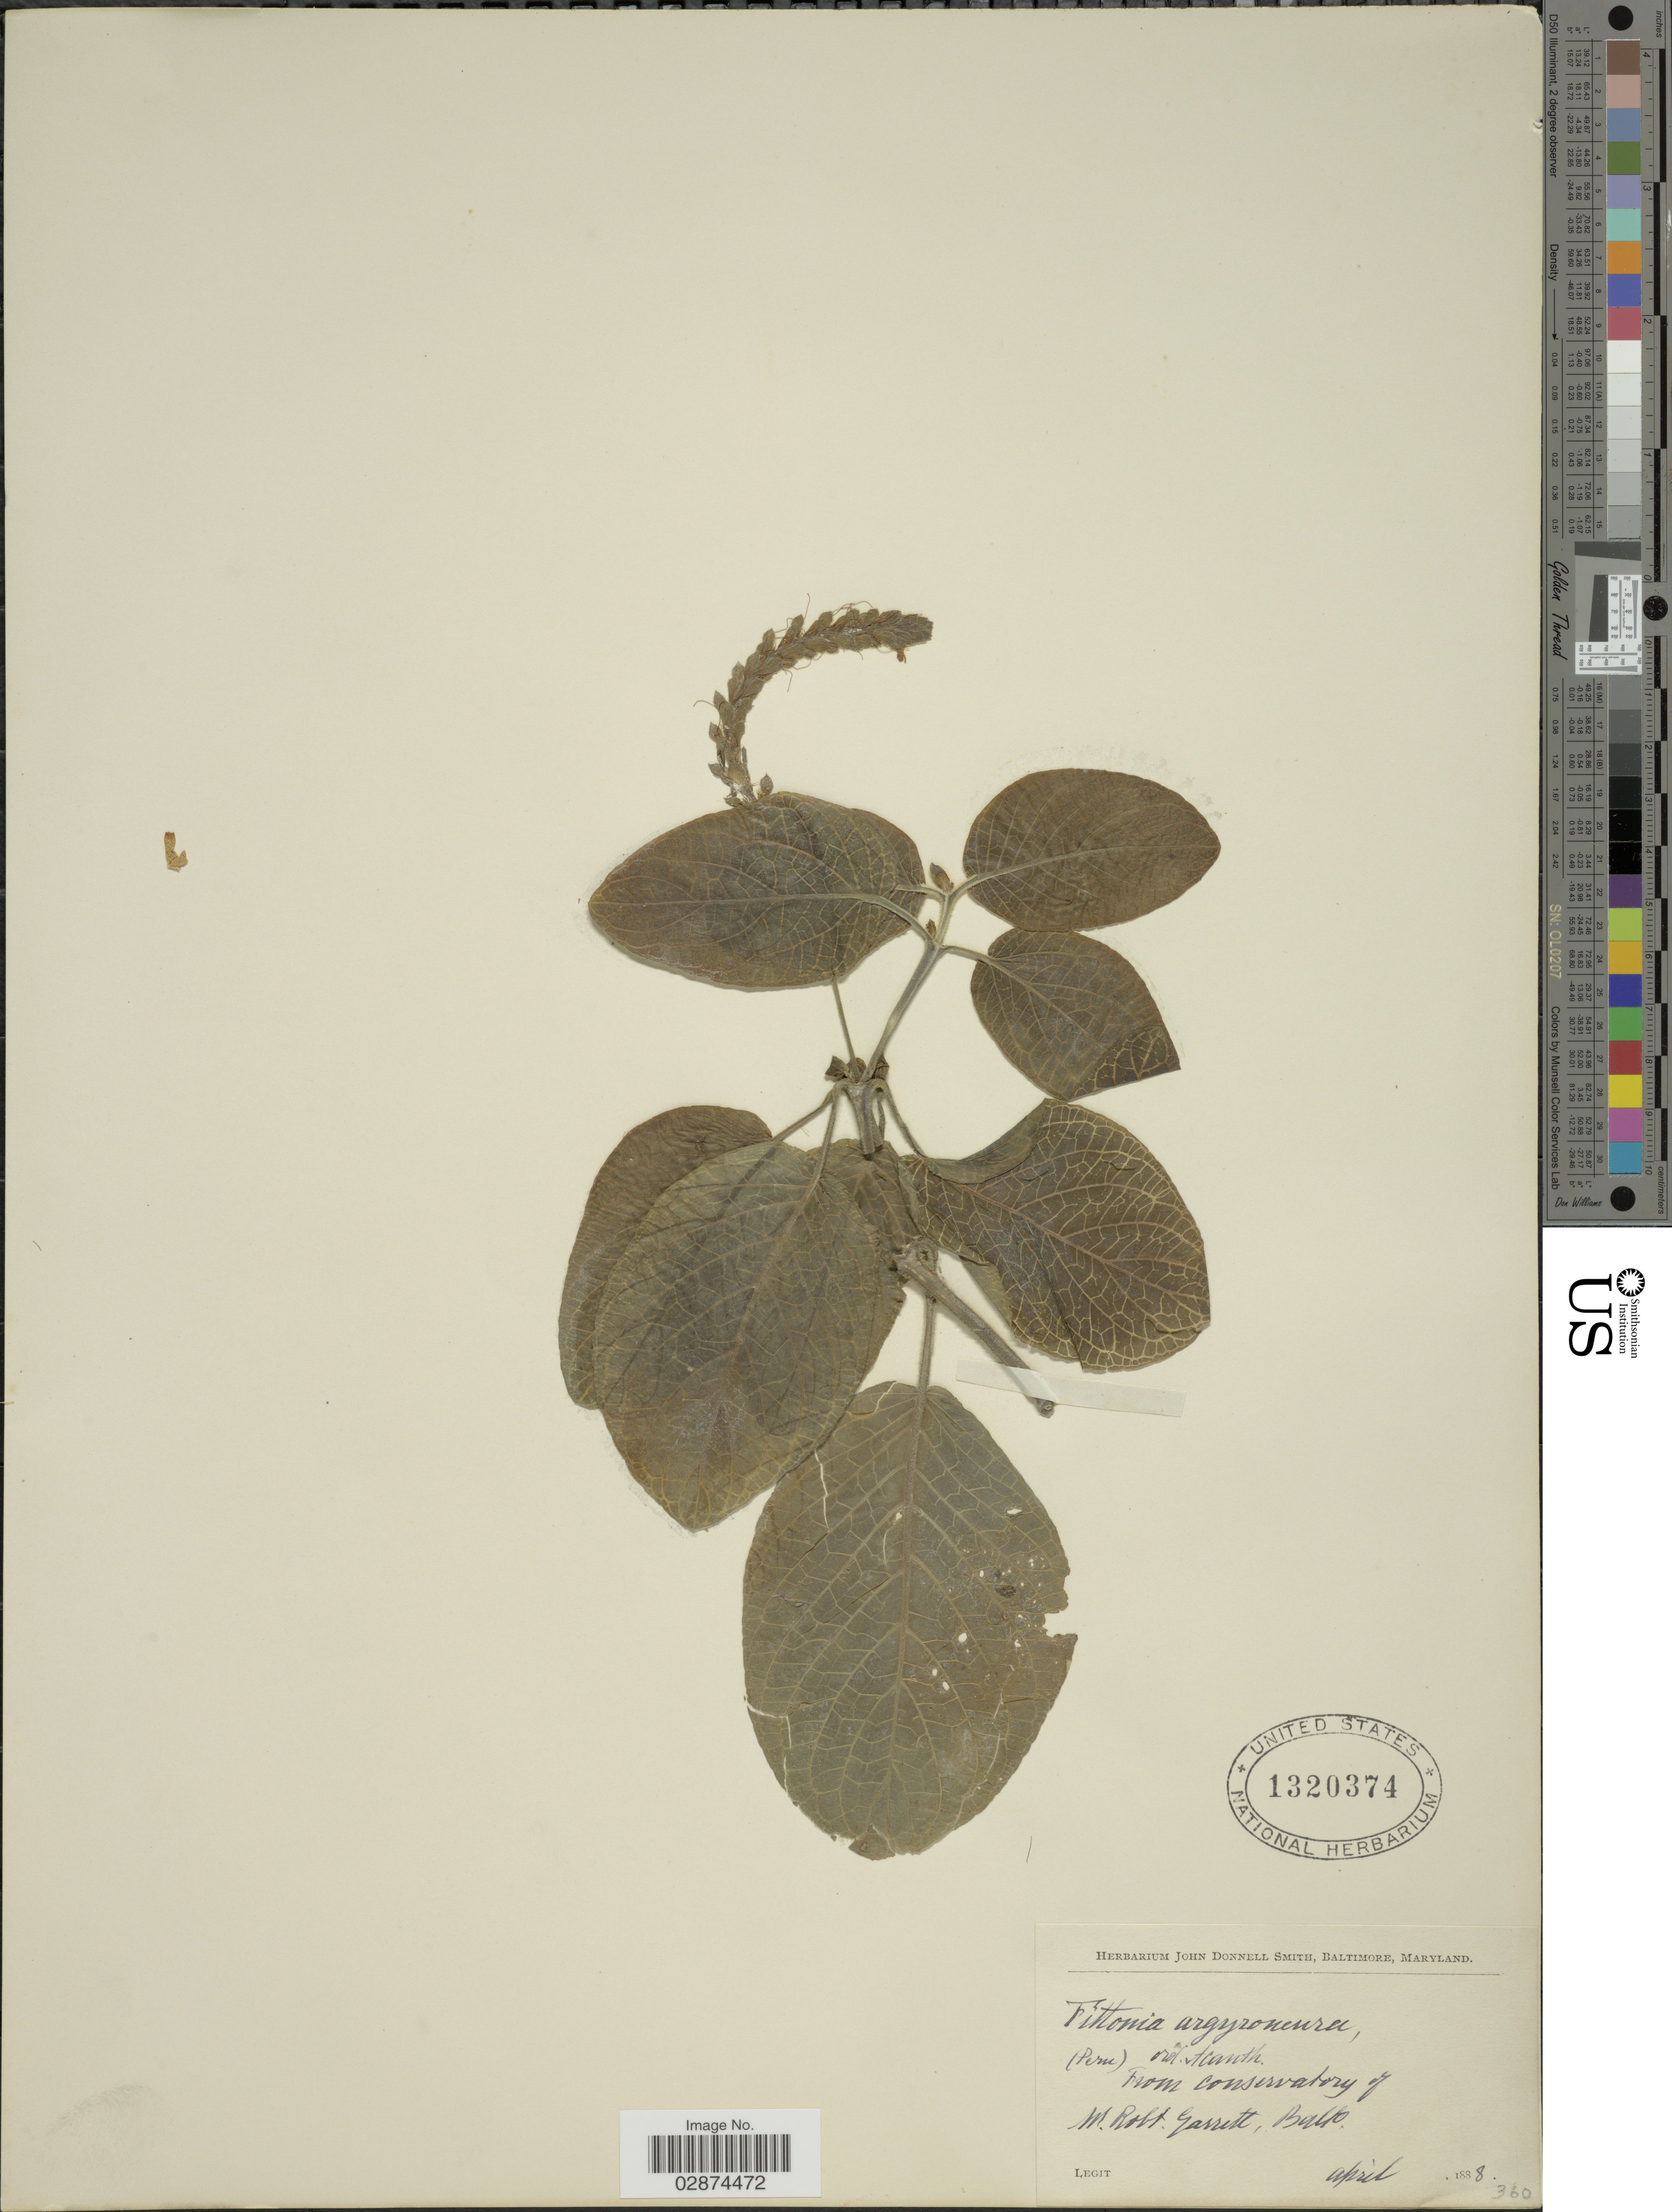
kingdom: Plantae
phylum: Tracheophyta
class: Magnoliopsida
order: Lamiales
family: Acanthaceae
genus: Fittonia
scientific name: Fittonia albivenis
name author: (Lindl. ex Veitch) Brummitt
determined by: Strong, Mark T., (BOT), Smithsonian Institution - National Museum of Natural History (UNITED STATES)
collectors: ex Herb. John Donnell Smith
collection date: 1888-04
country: United States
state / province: Maryland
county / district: Baltimore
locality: From conservatory of M. Robt. Garrett, Balt.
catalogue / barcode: US 1320374